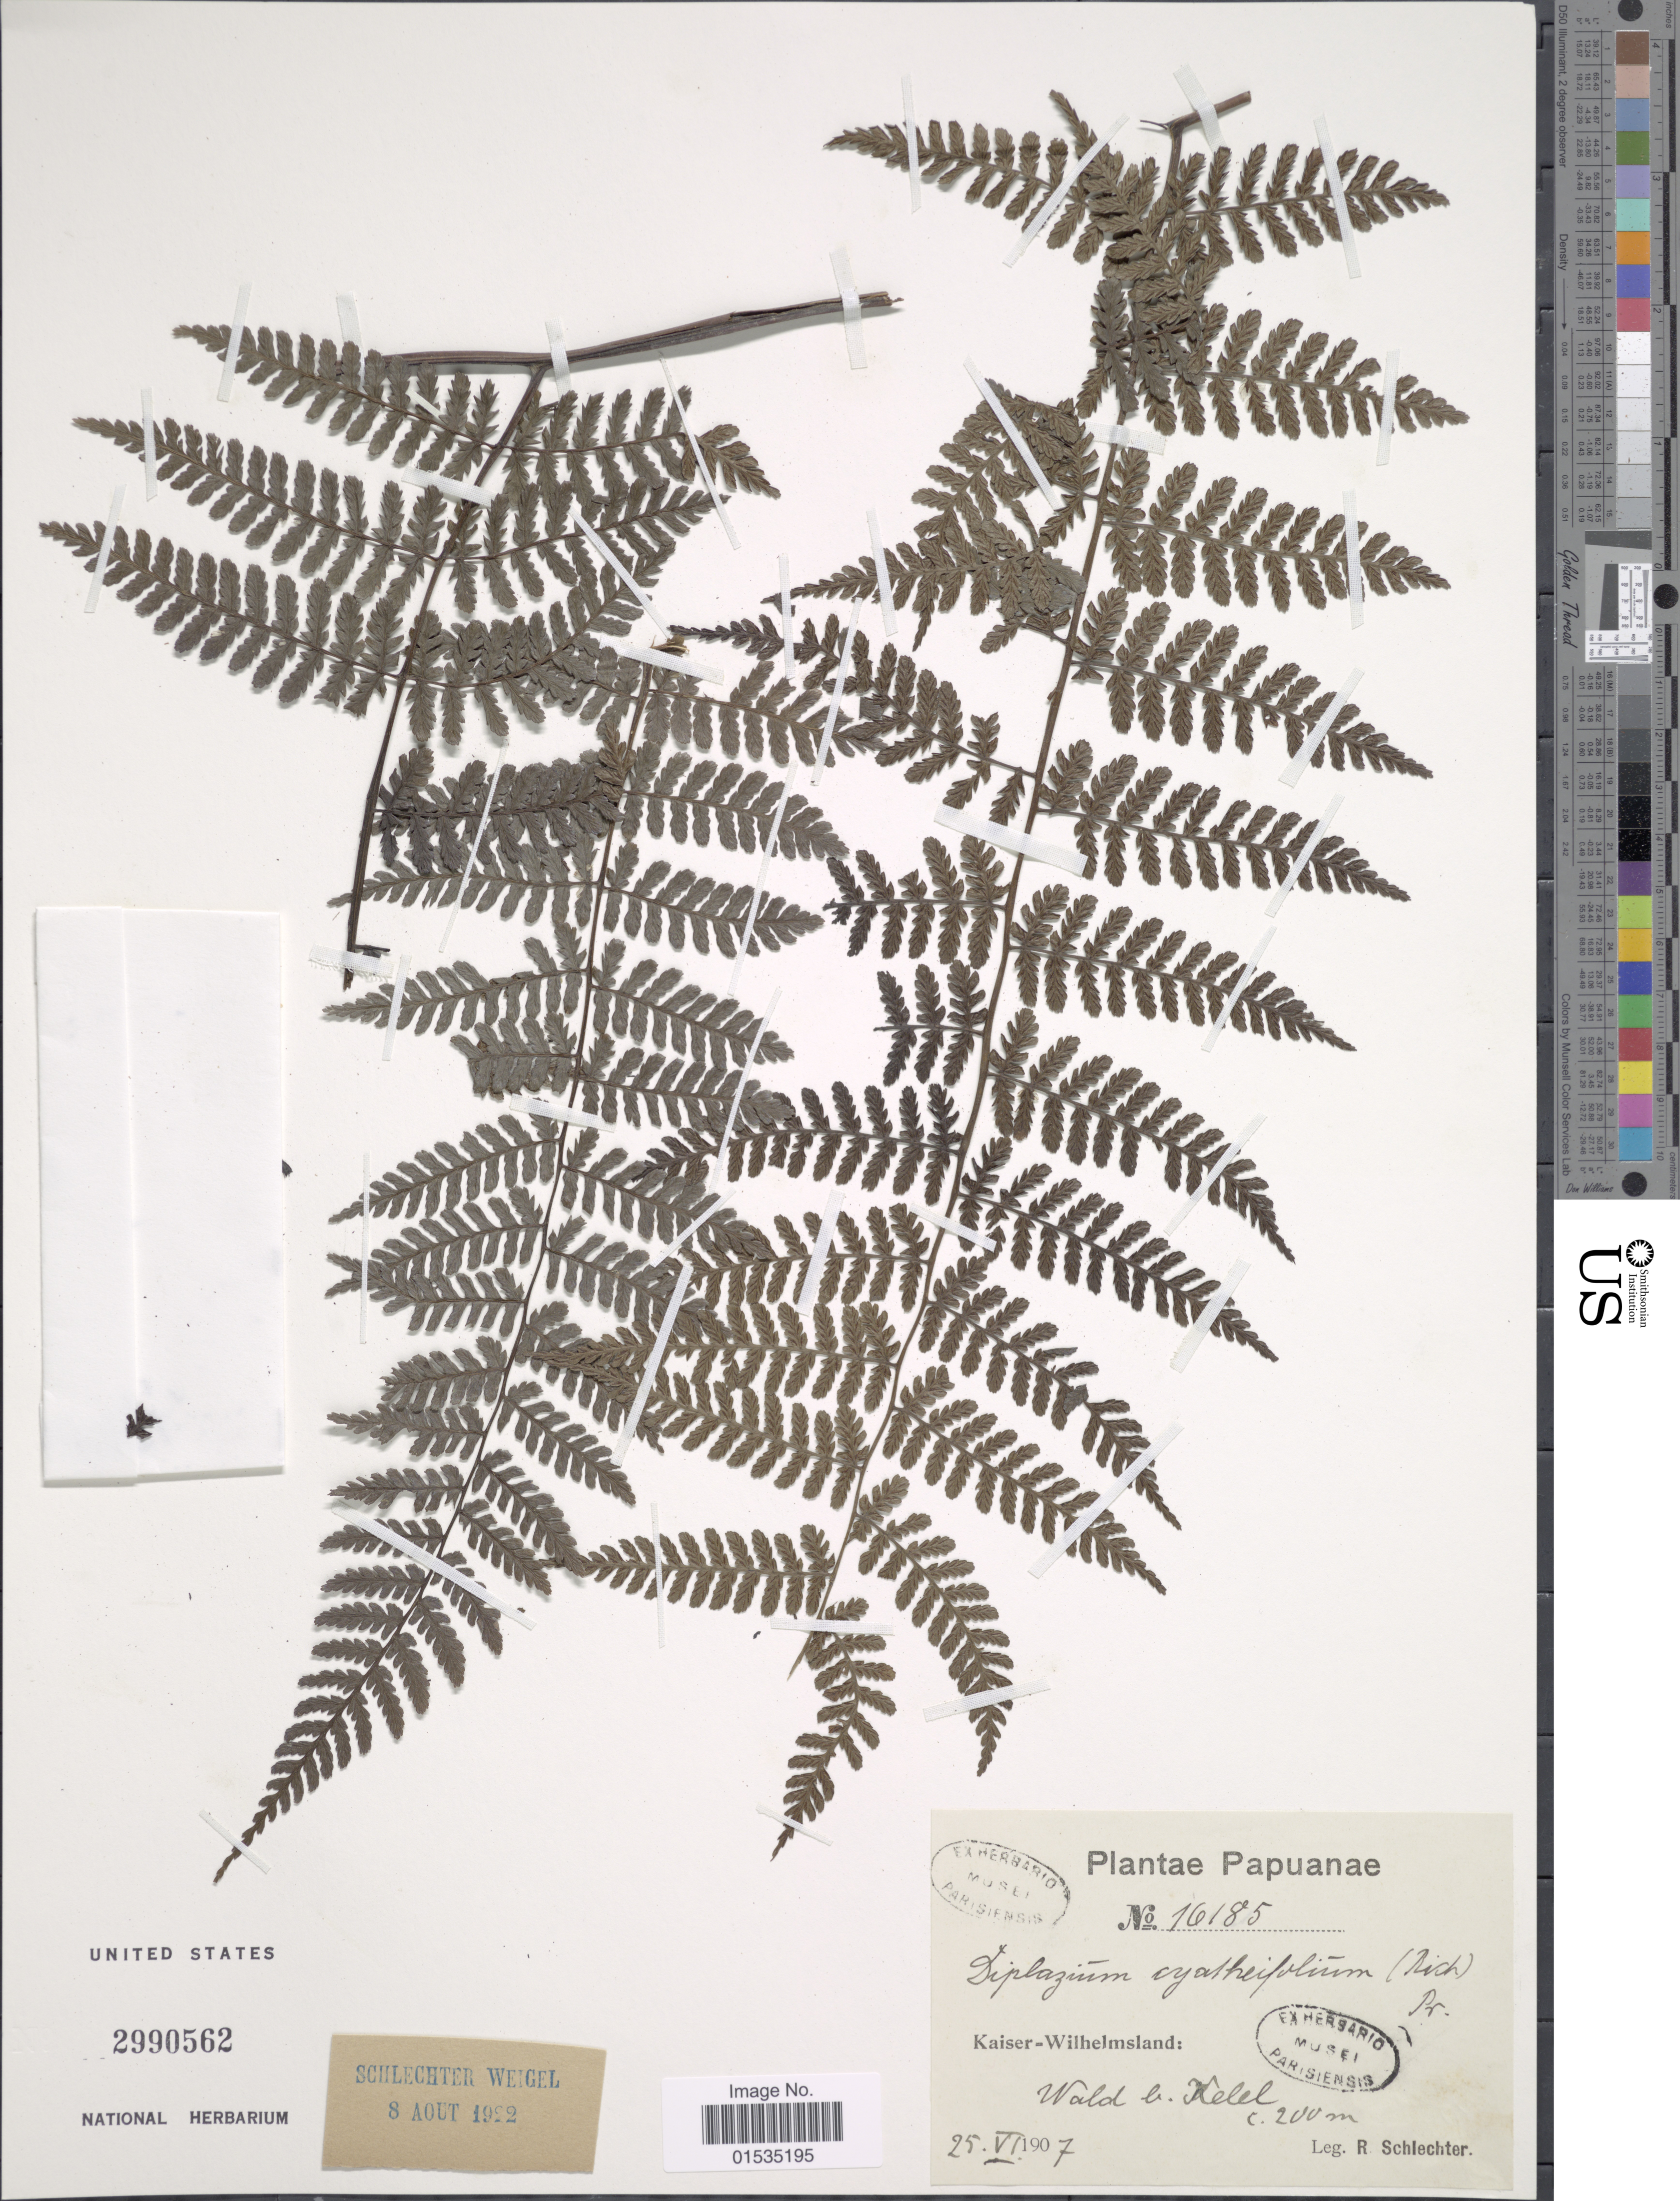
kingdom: Plantae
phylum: Tracheophyta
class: Polypodiopsida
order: Polypodiales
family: Athyriaceae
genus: Diplazium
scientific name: Diplazium pseudocyatheifolium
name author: Rosenst.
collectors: F. R. R. Schlechter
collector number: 16185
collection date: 1907-06-25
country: Papua New Guinea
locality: Kaiser-Wilhelmsland: Wald b. Kelel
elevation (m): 200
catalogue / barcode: US 2990562